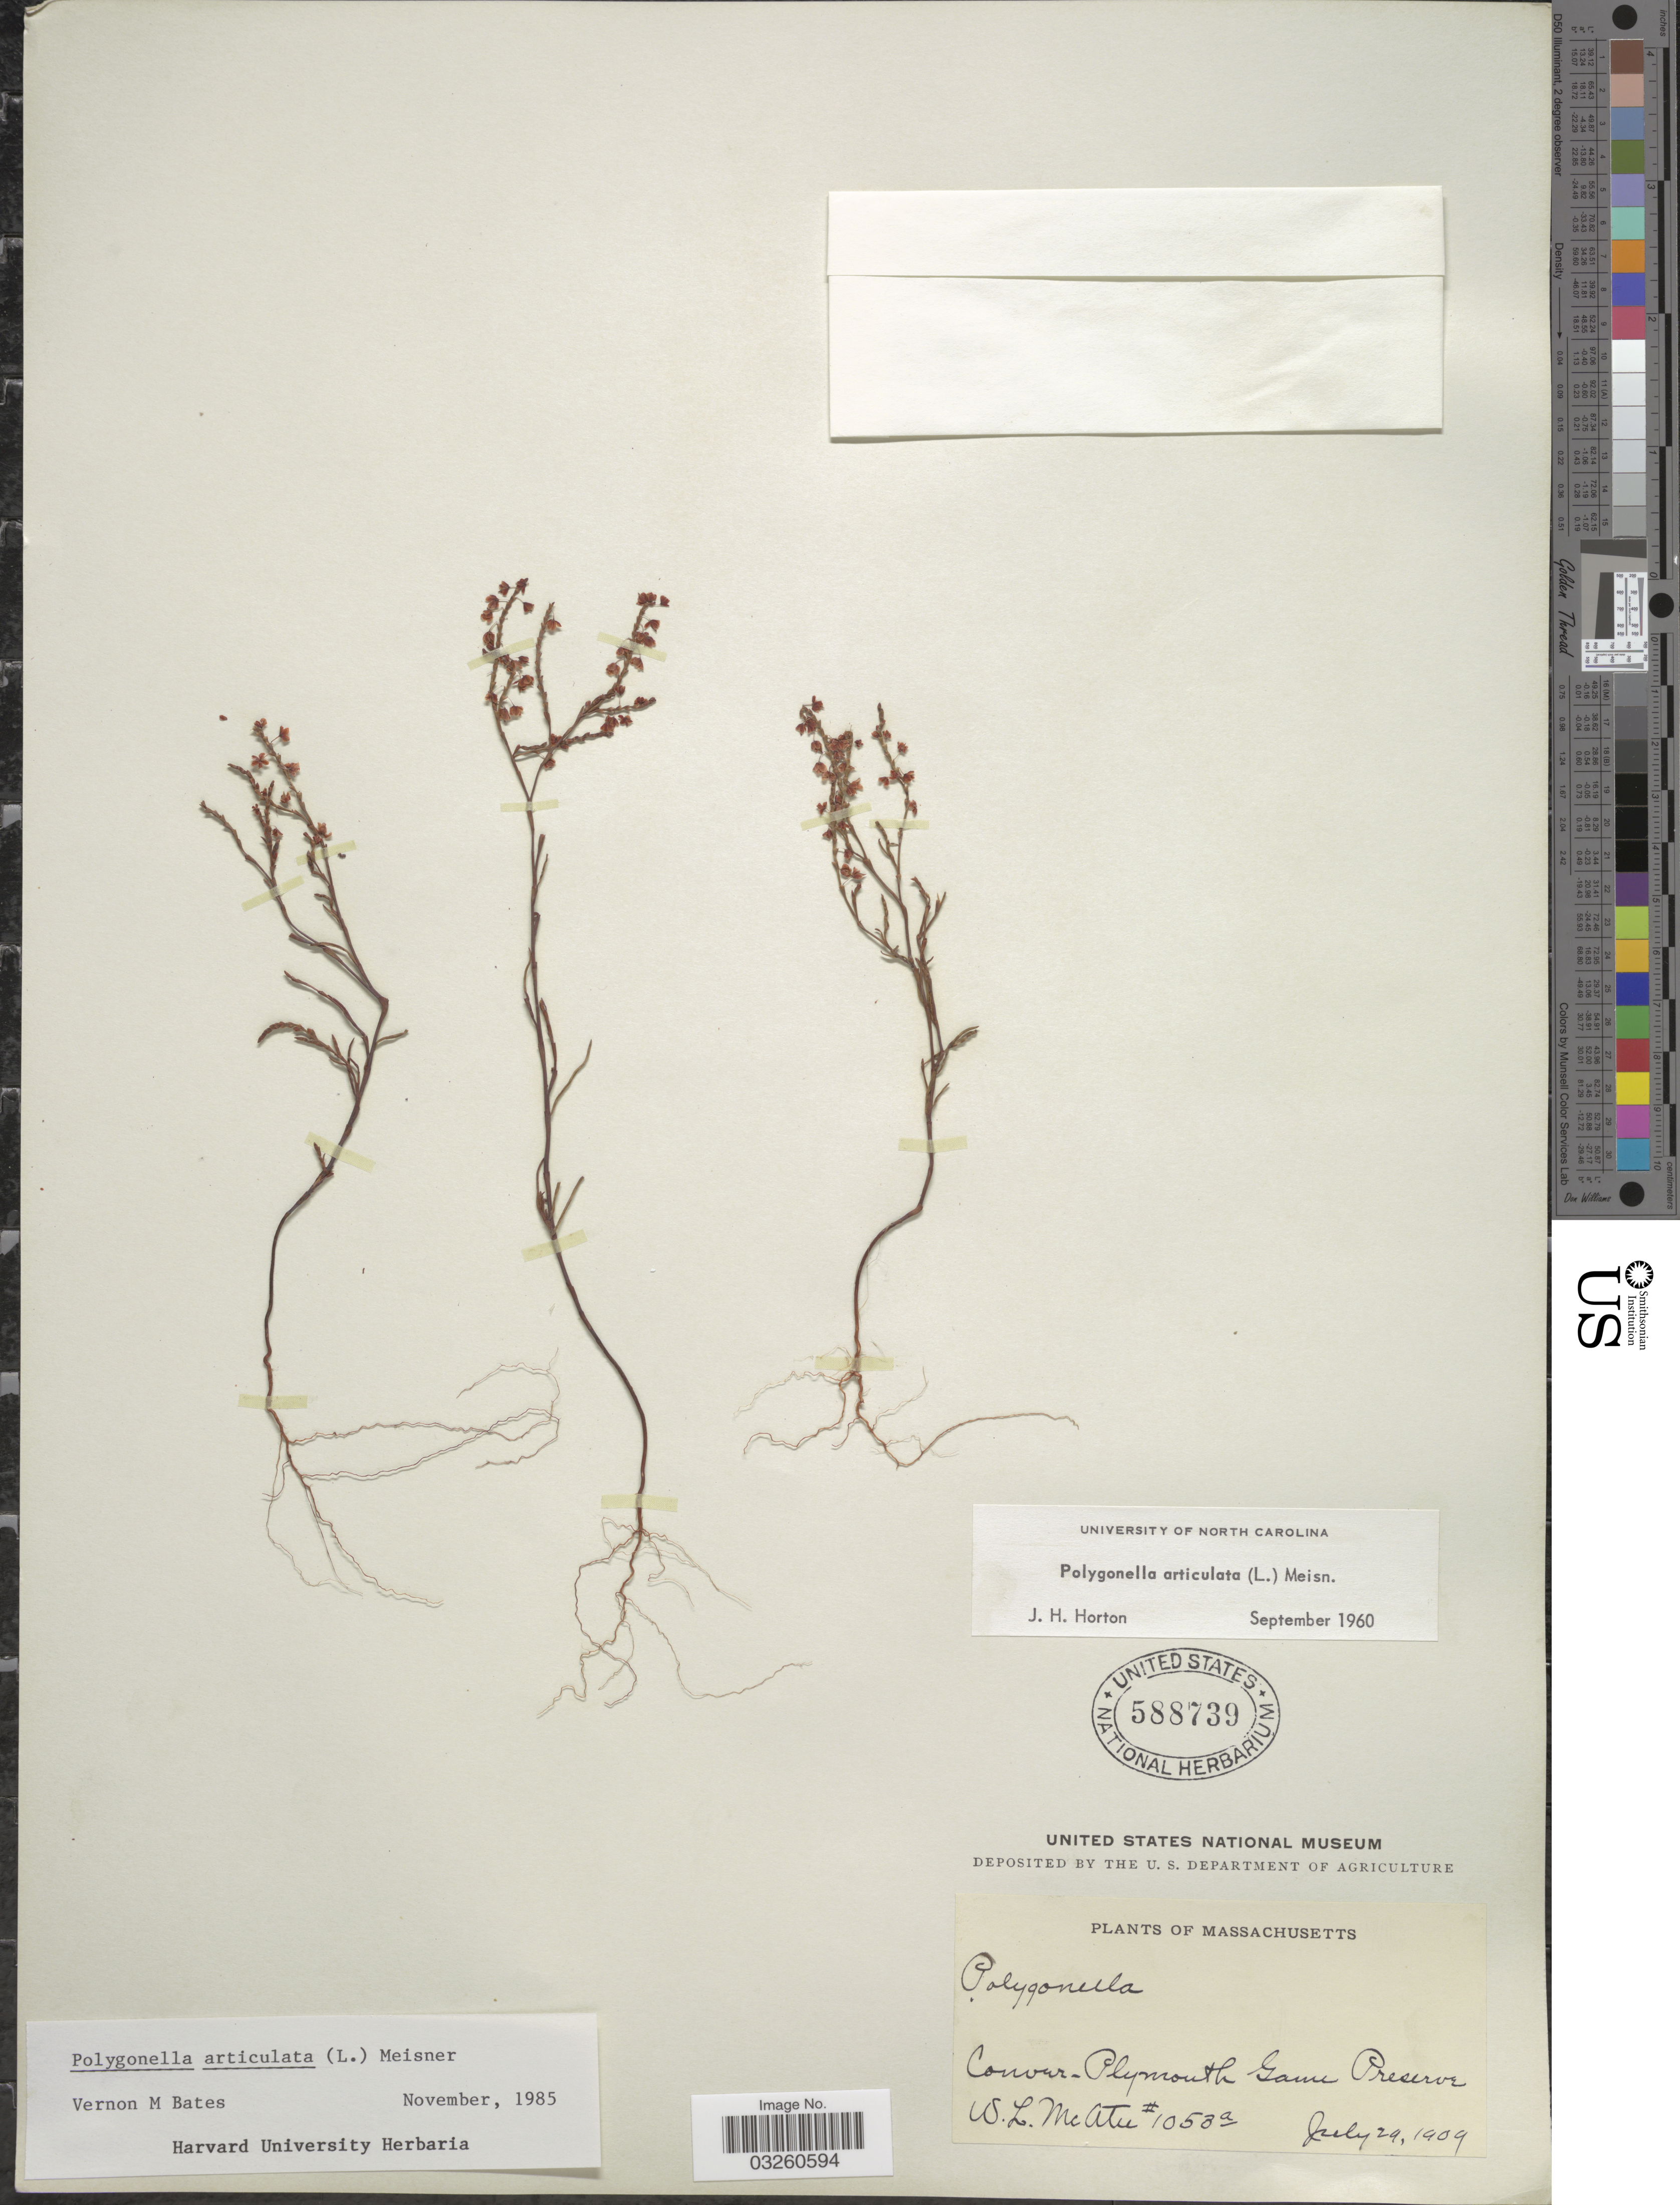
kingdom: Plantae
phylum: Tracheophyta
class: Magnoliopsida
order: Caryophyllales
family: Polygonaceae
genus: Polygonella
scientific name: Polygonella articulata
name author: (L.) Meisn.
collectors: W. McAtee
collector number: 1053a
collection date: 1909-07-29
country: United States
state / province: Massachusetts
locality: Conver - Plymouth Game Preserve.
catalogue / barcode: US 588739